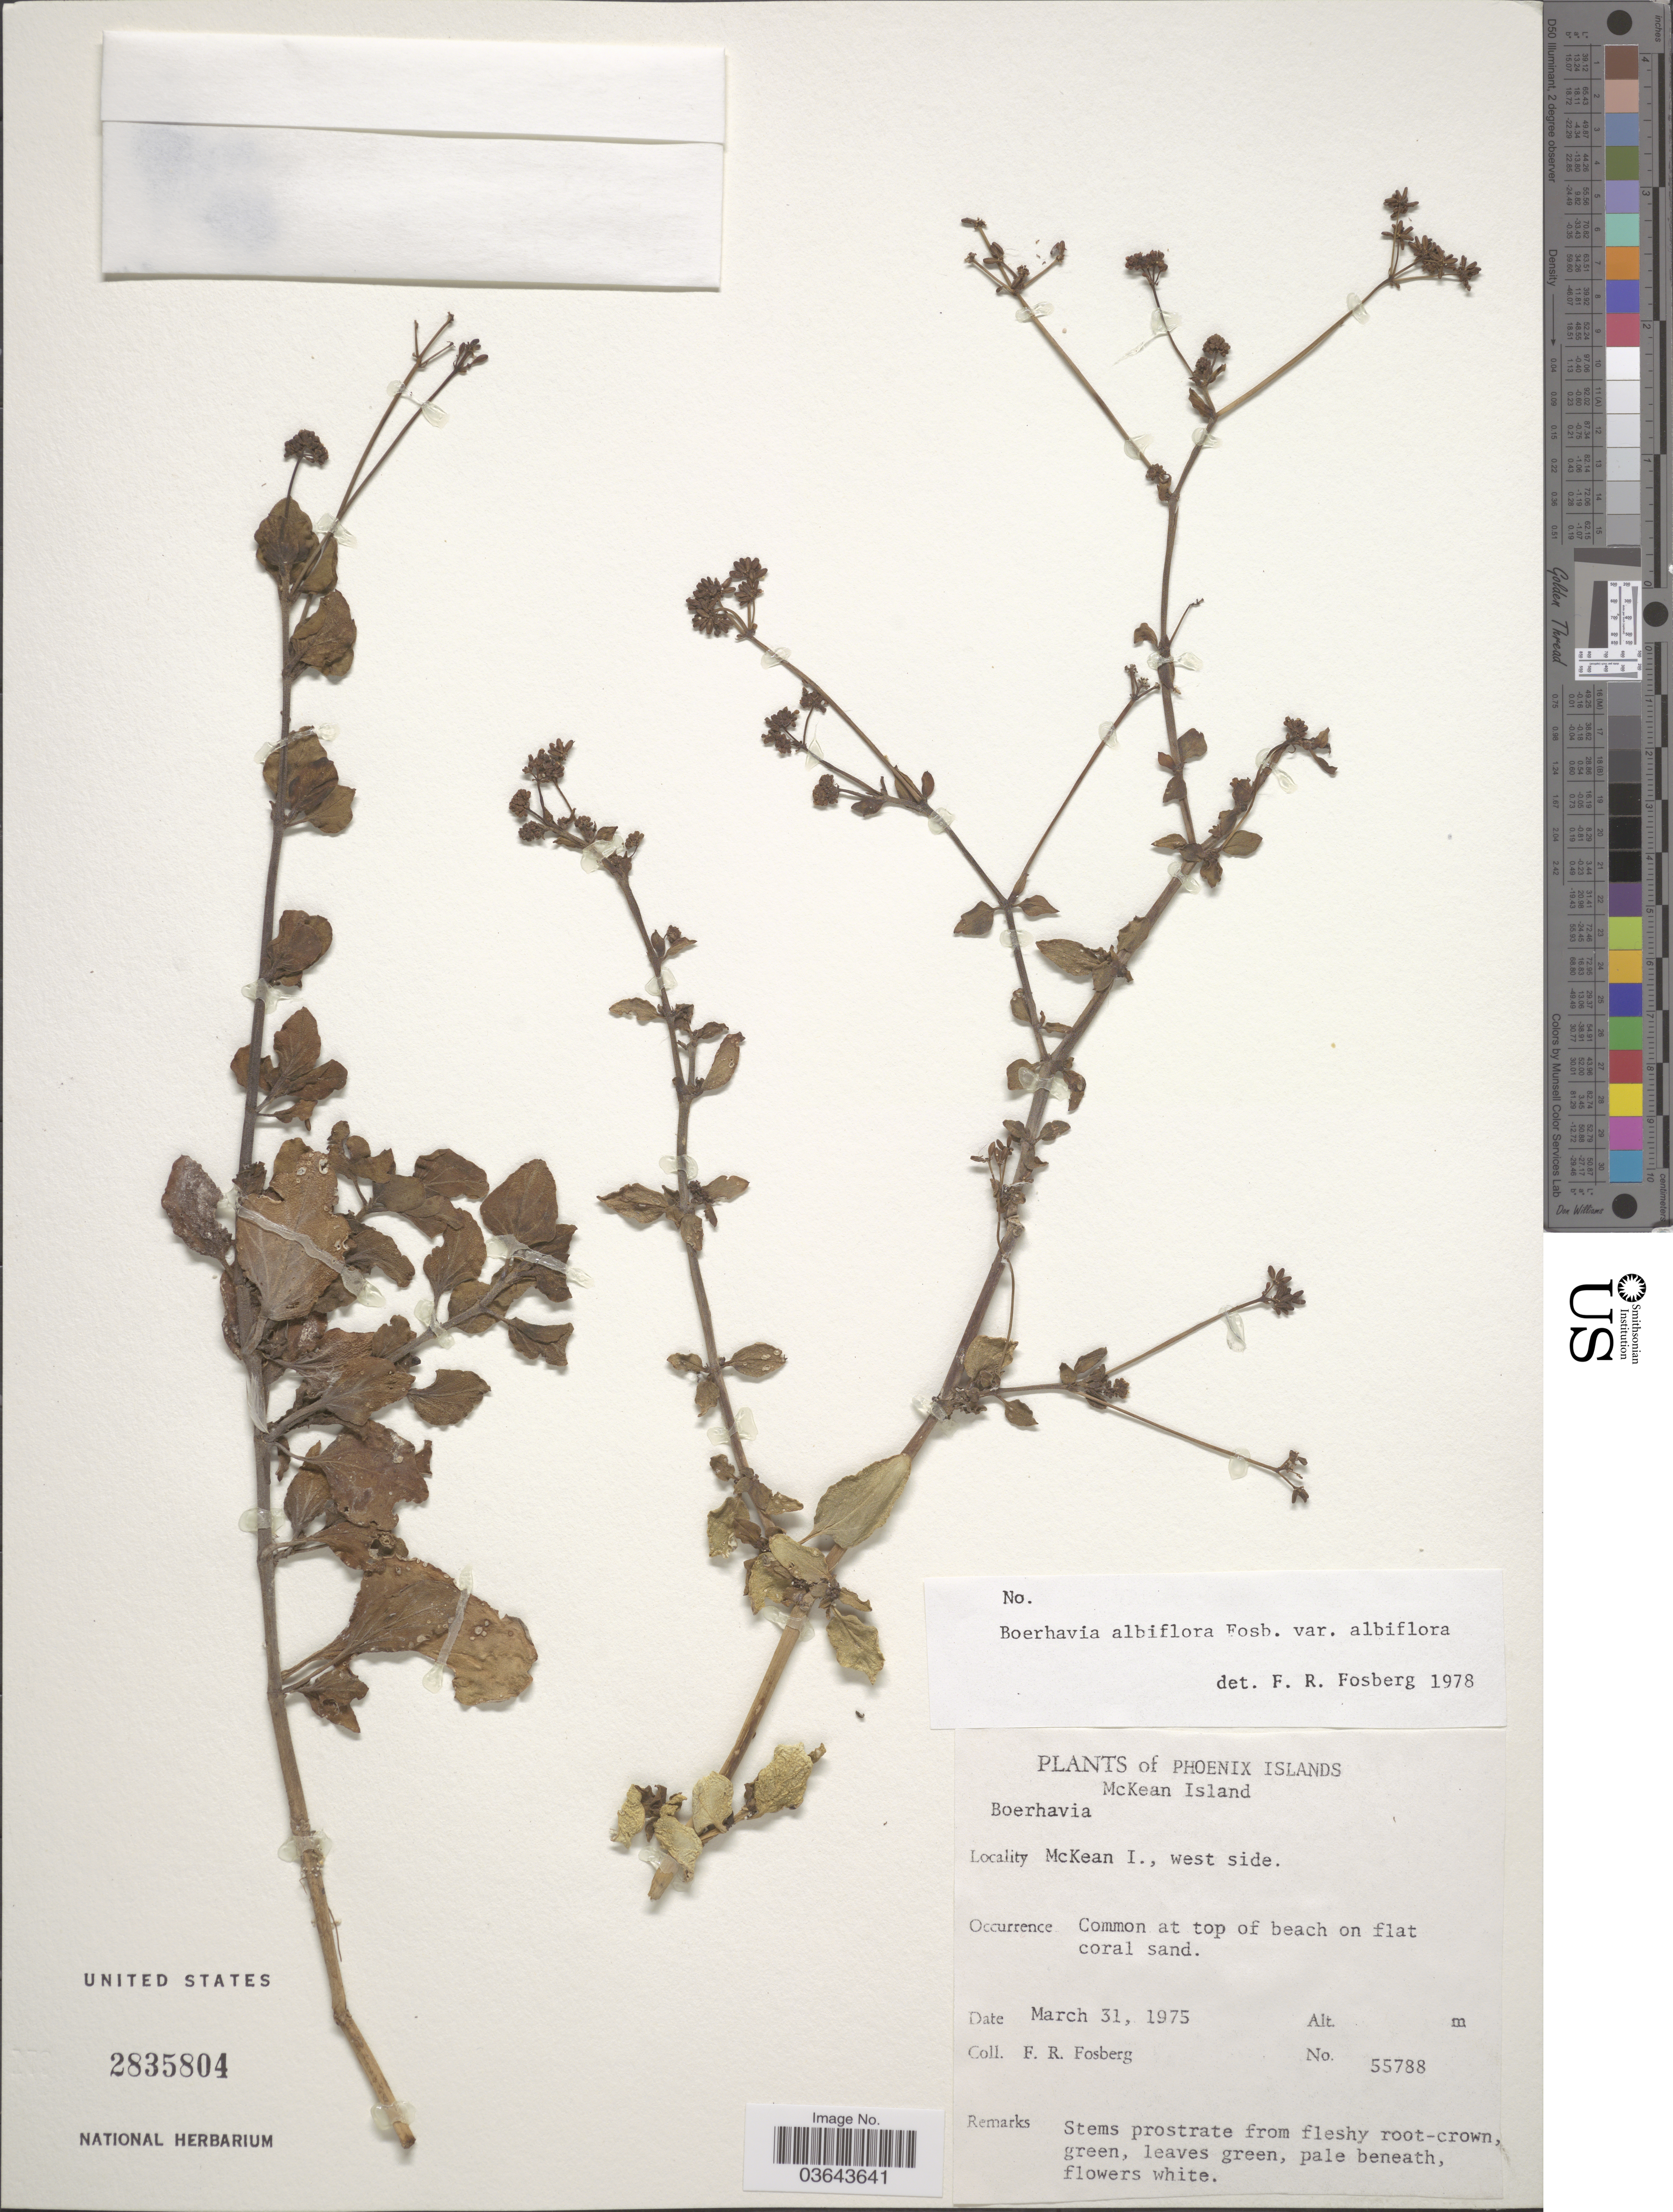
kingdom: Plantae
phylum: Tracheophyta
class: Magnoliopsida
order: Caryophyllales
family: Nyctaginaceae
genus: Boerhavia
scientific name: Boerhavia albiflora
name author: Fosberg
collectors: F. R. Fosberg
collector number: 55788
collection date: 1975-03-31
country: Kiribati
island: McKean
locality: Phoenix Islands. McKean Island. McKean I., west side.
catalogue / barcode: US 2835804